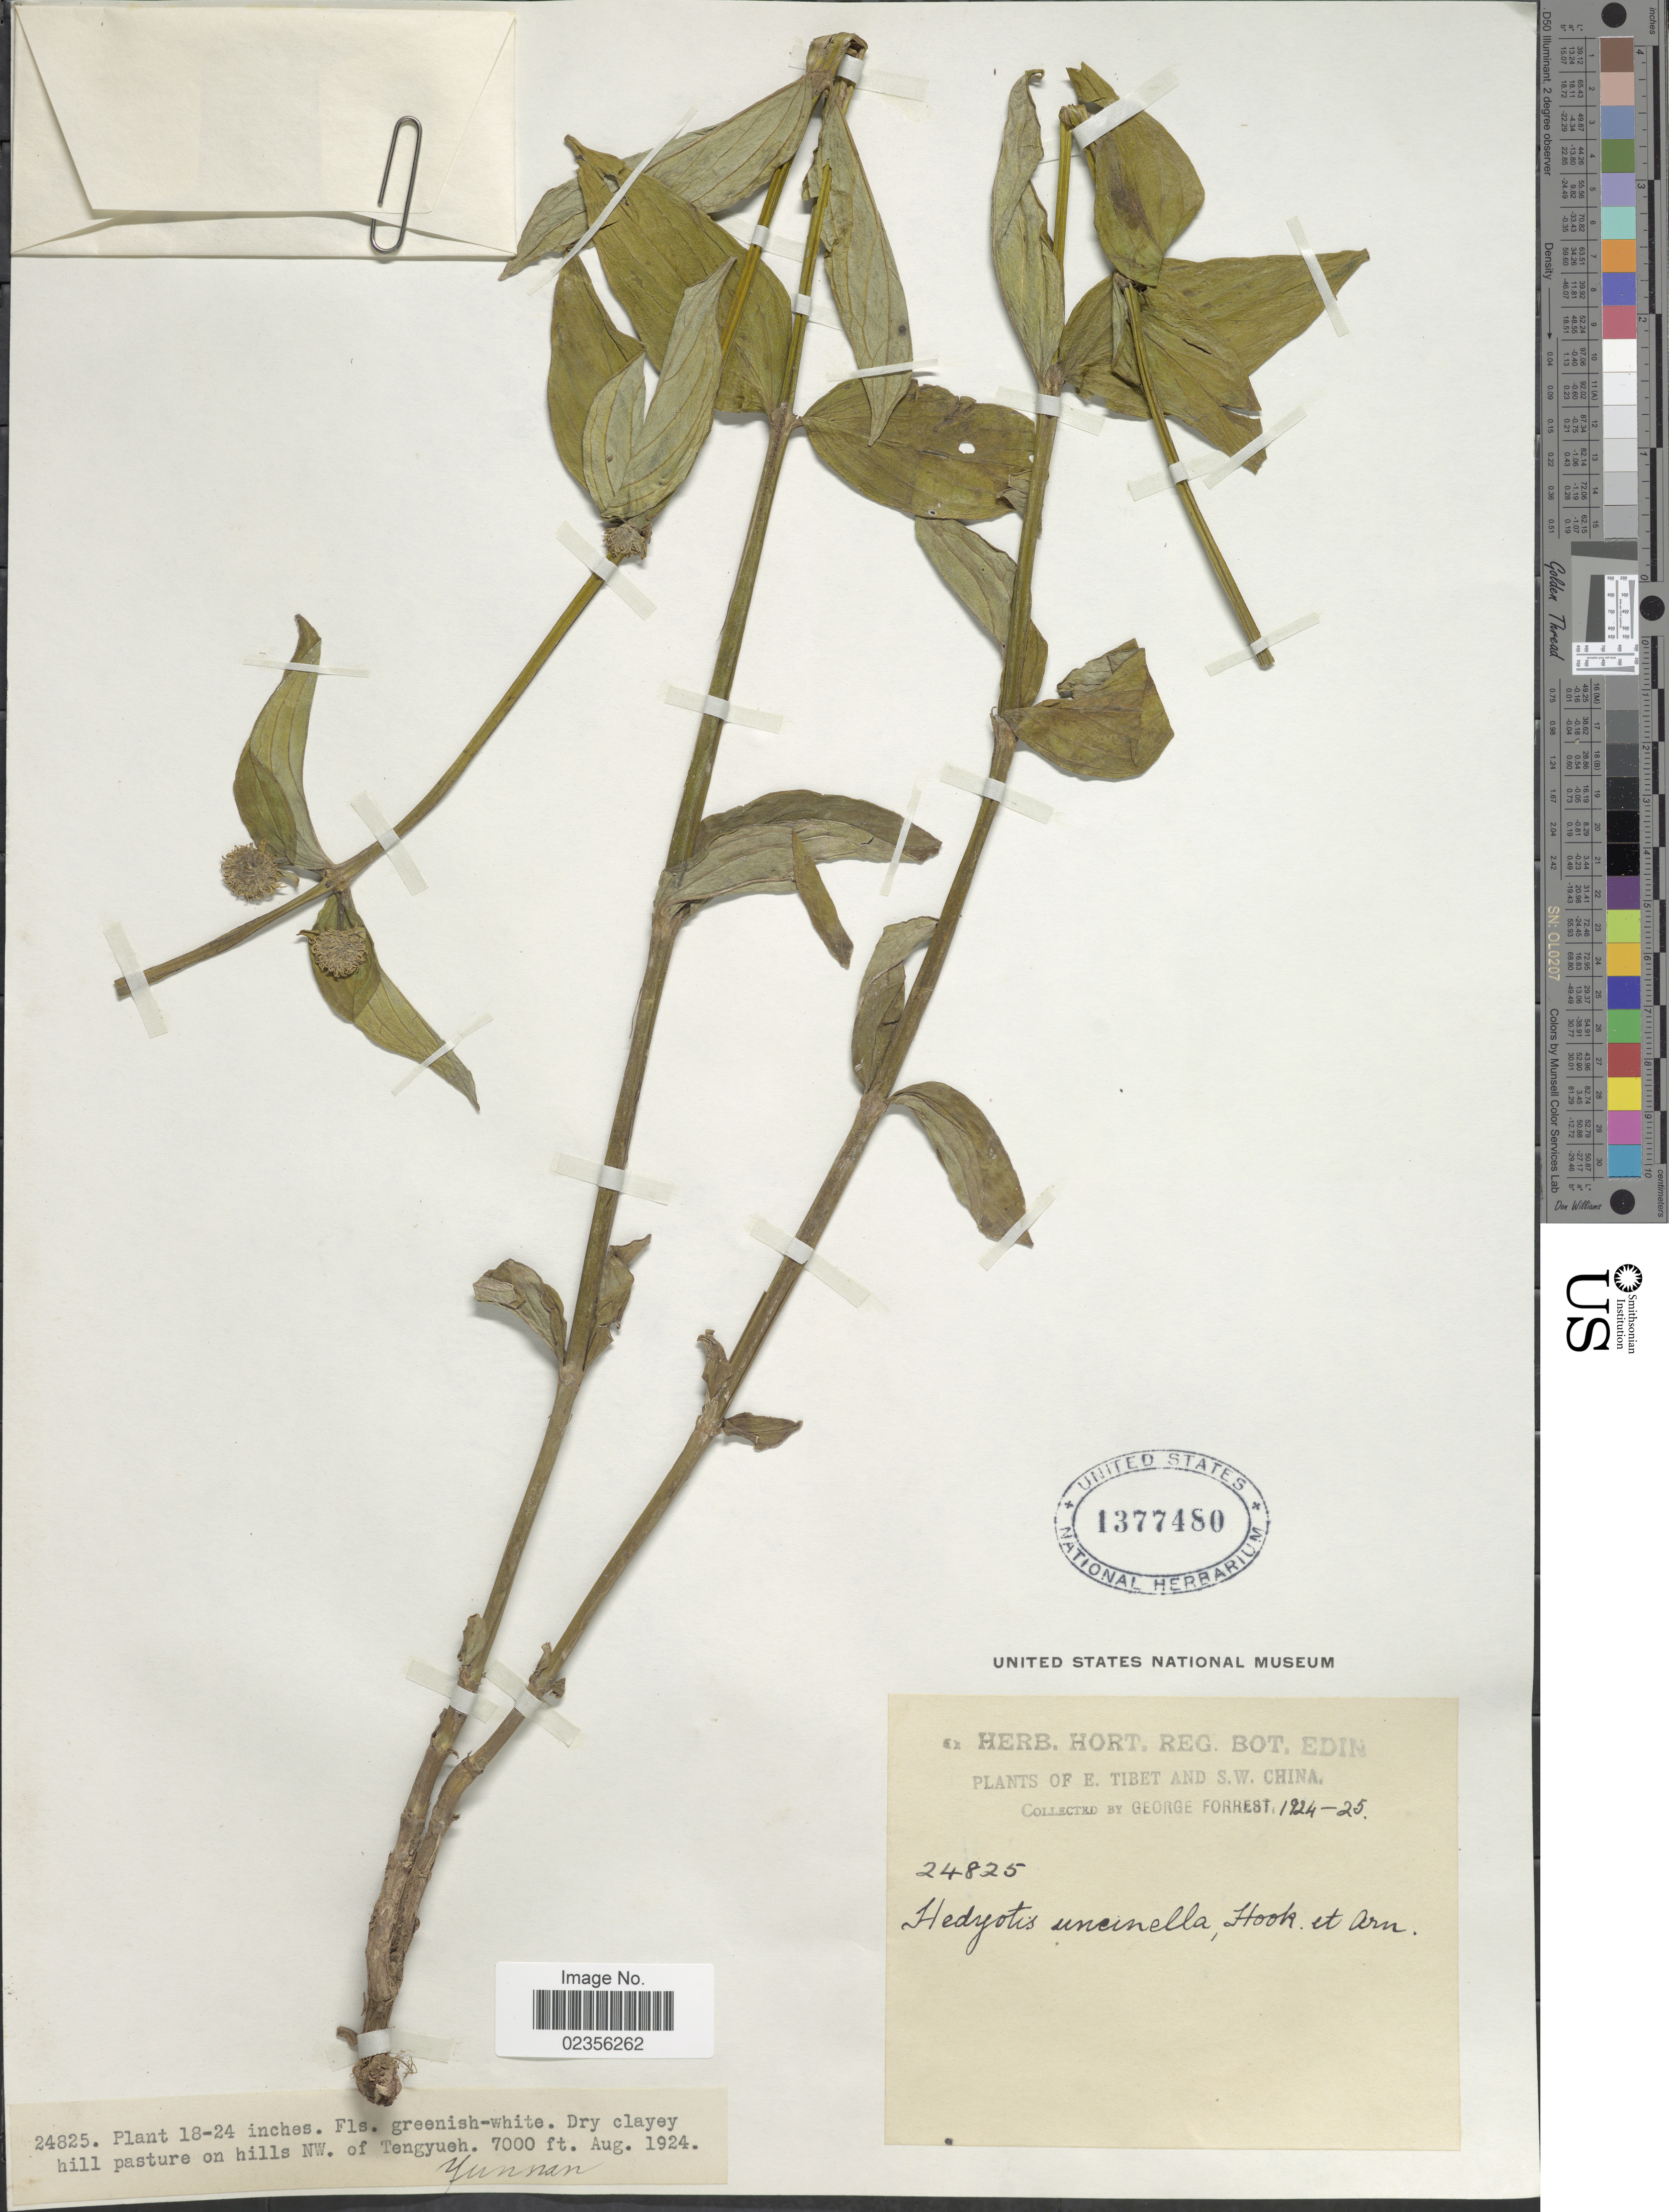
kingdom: Plantae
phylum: Tracheophyta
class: Magnoliopsida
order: Gentianales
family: Rubiaceae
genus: Hedyotis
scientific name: Hedyotis uncinella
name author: Hook. & Arn.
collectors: G. Forrest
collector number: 24825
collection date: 1924/1925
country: China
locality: E. Tibet and S.W. China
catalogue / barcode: US 1377480